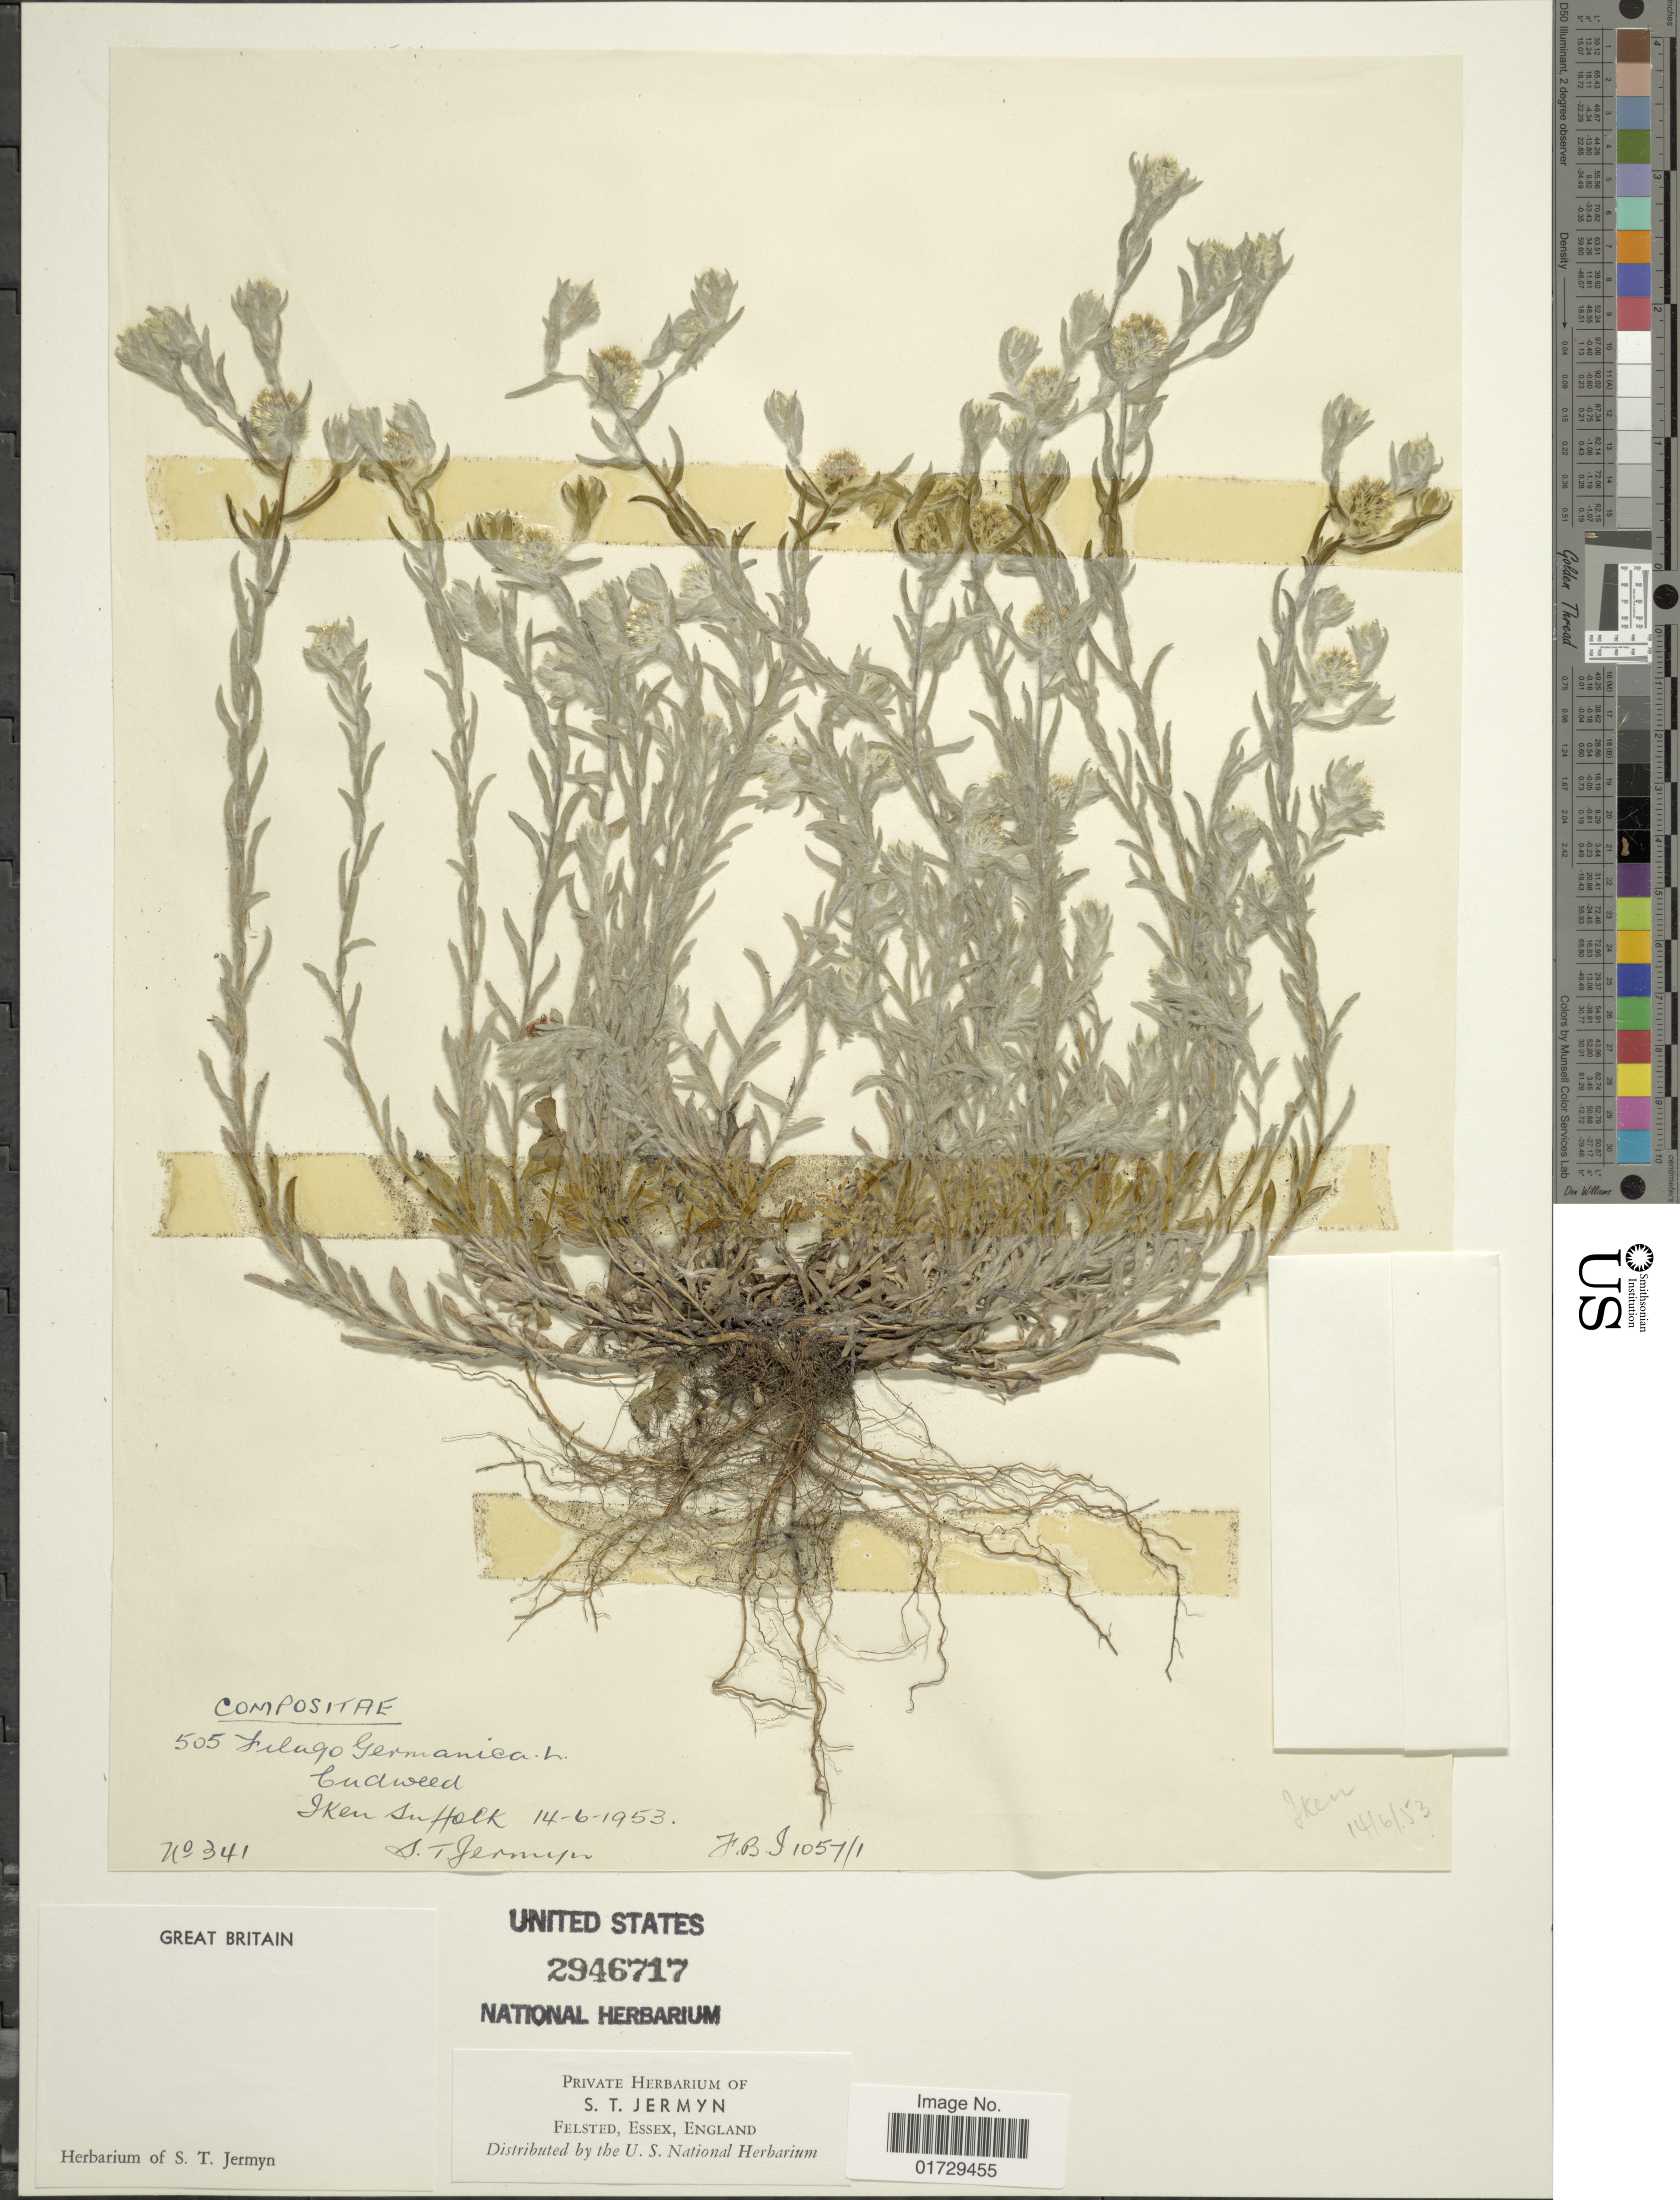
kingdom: Plantae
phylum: Tracheophyta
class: Magnoliopsida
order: Asterales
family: Asteraceae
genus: Filago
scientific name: Filago germanica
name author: (L.) Huds.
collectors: S. Jermyn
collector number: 341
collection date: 1953-06-14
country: United Kingdom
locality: Iken Suholk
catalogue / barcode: US 2946717